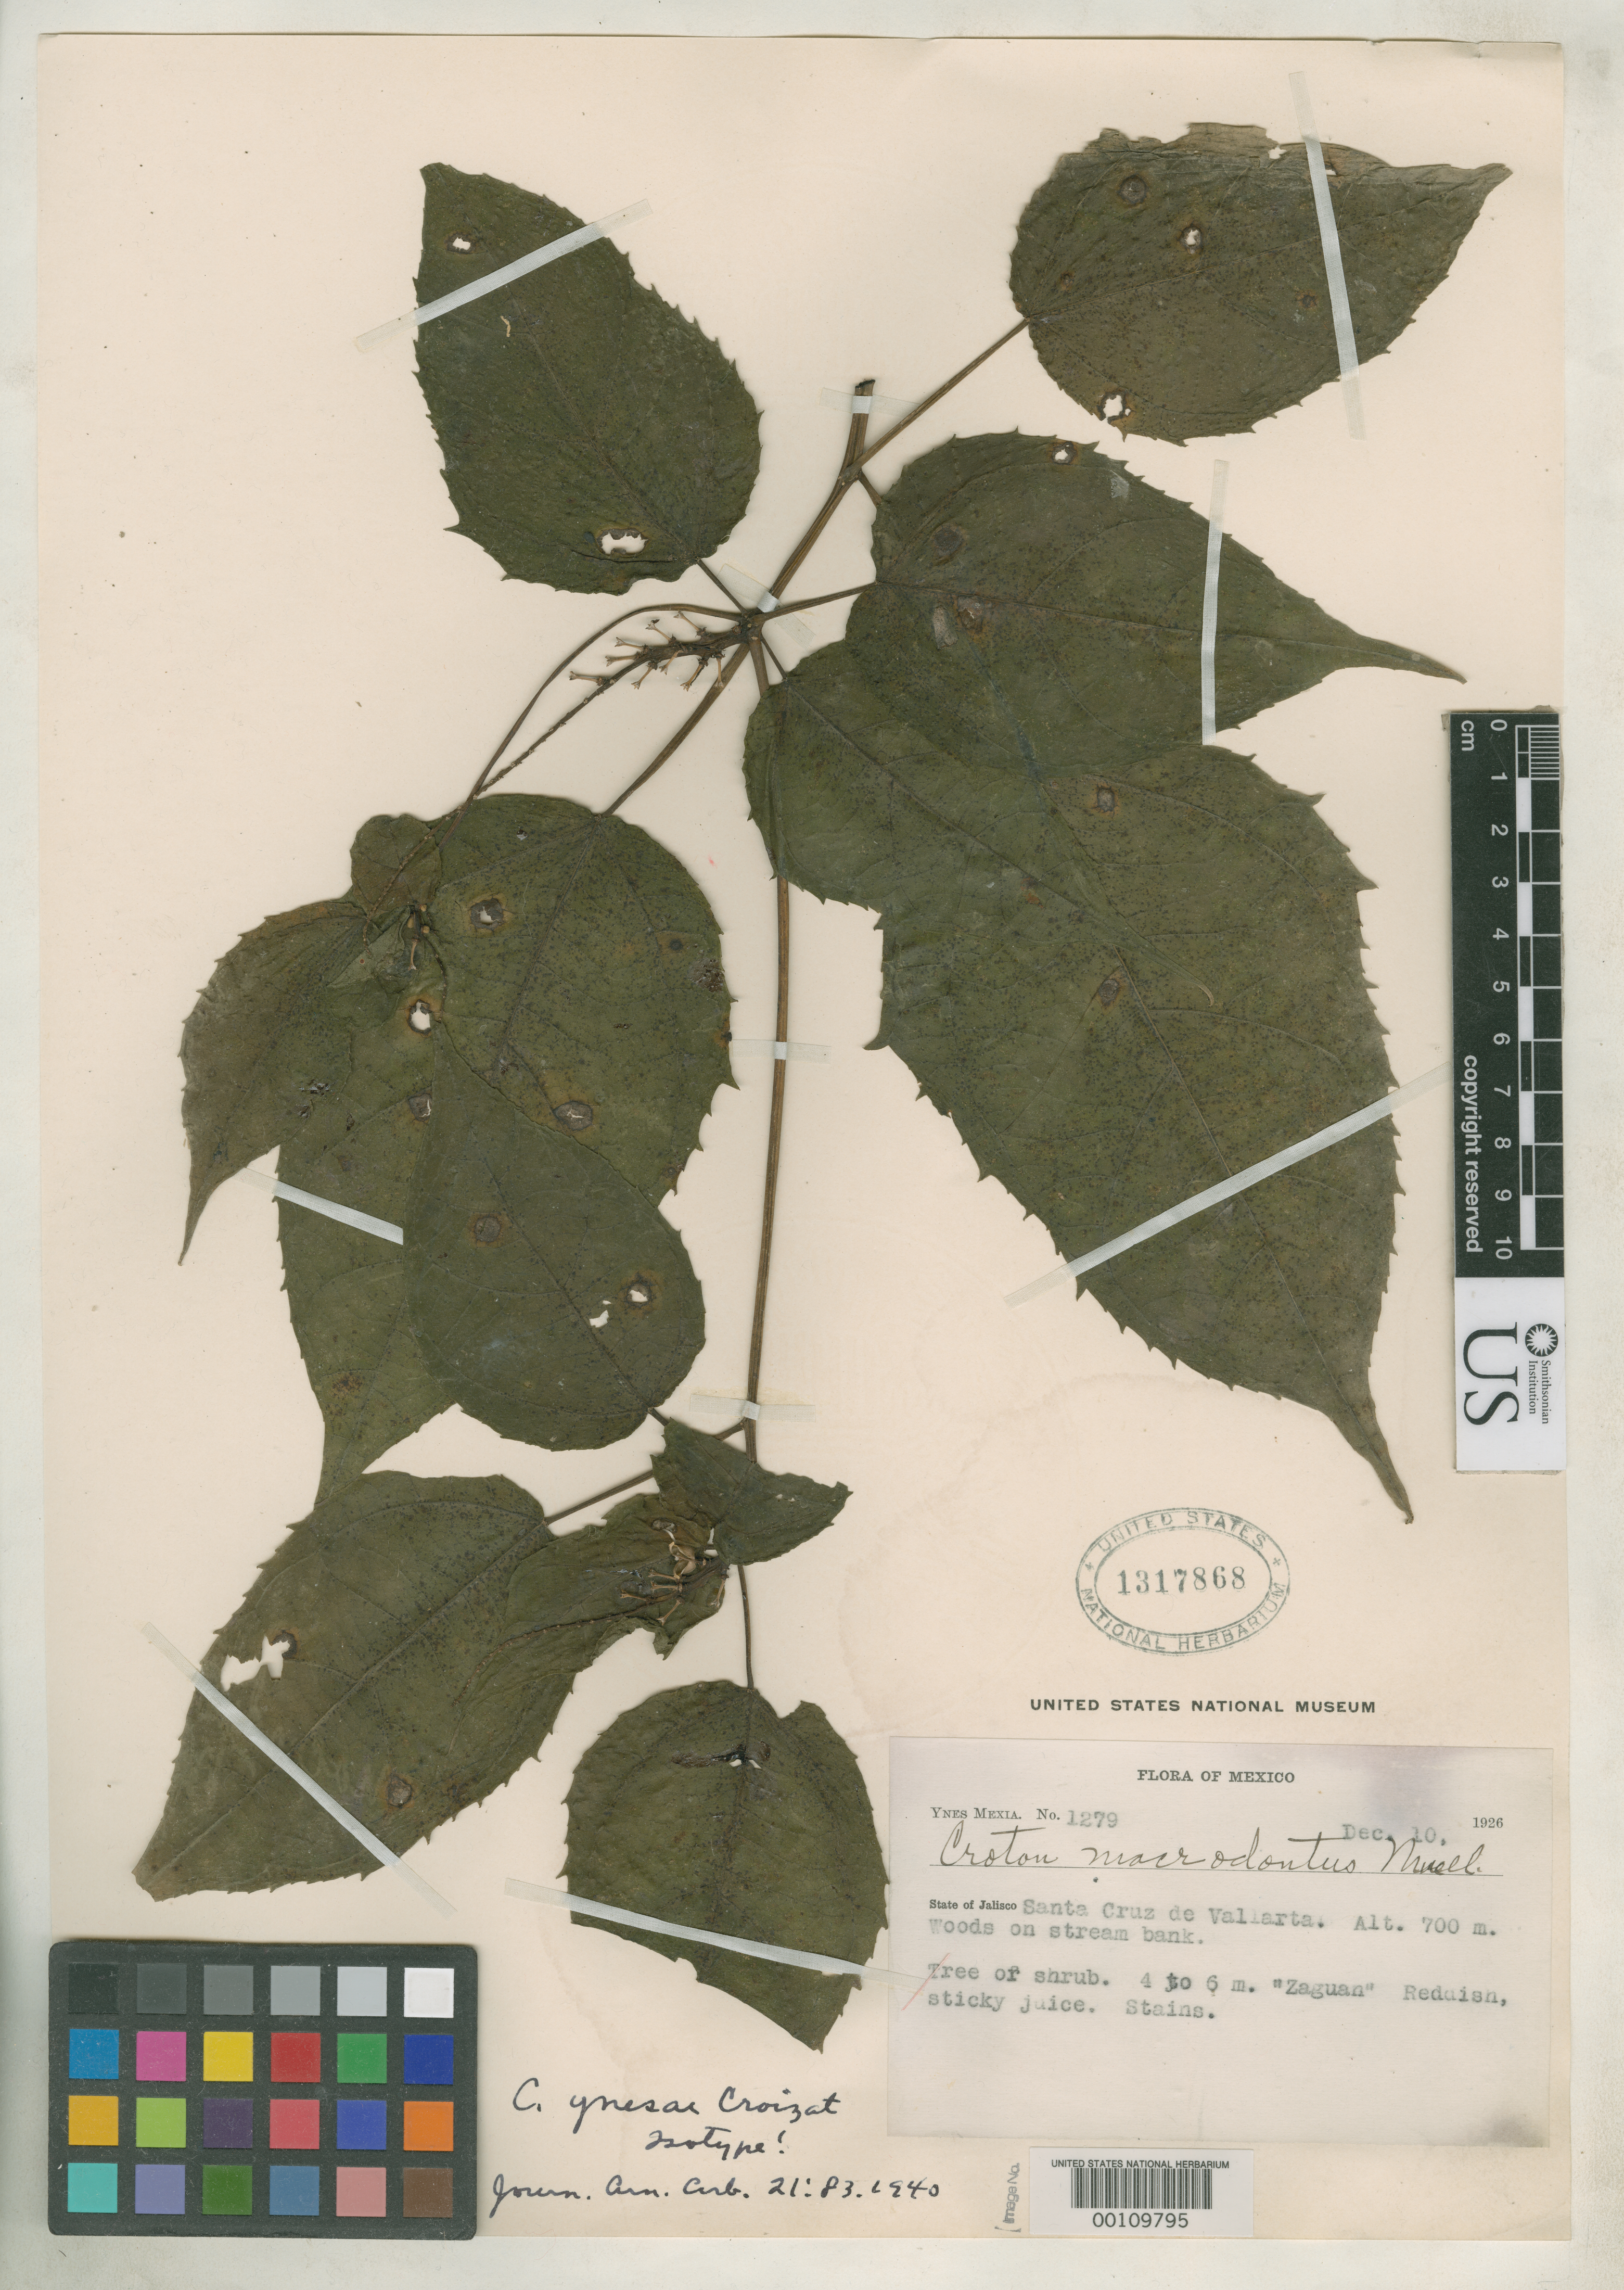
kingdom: Plantae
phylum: Tracheophyta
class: Magnoliopsida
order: Malpighiales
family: Euphorbiaceae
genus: Croton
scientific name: Croton ynesae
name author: Croizat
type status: Isotype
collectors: Y. Mexia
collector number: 1279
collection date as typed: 10 Dec 1926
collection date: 1926-12-10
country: Mexico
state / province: Jalisco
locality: Santa Cruz de Vallarta.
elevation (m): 300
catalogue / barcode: US 1317868